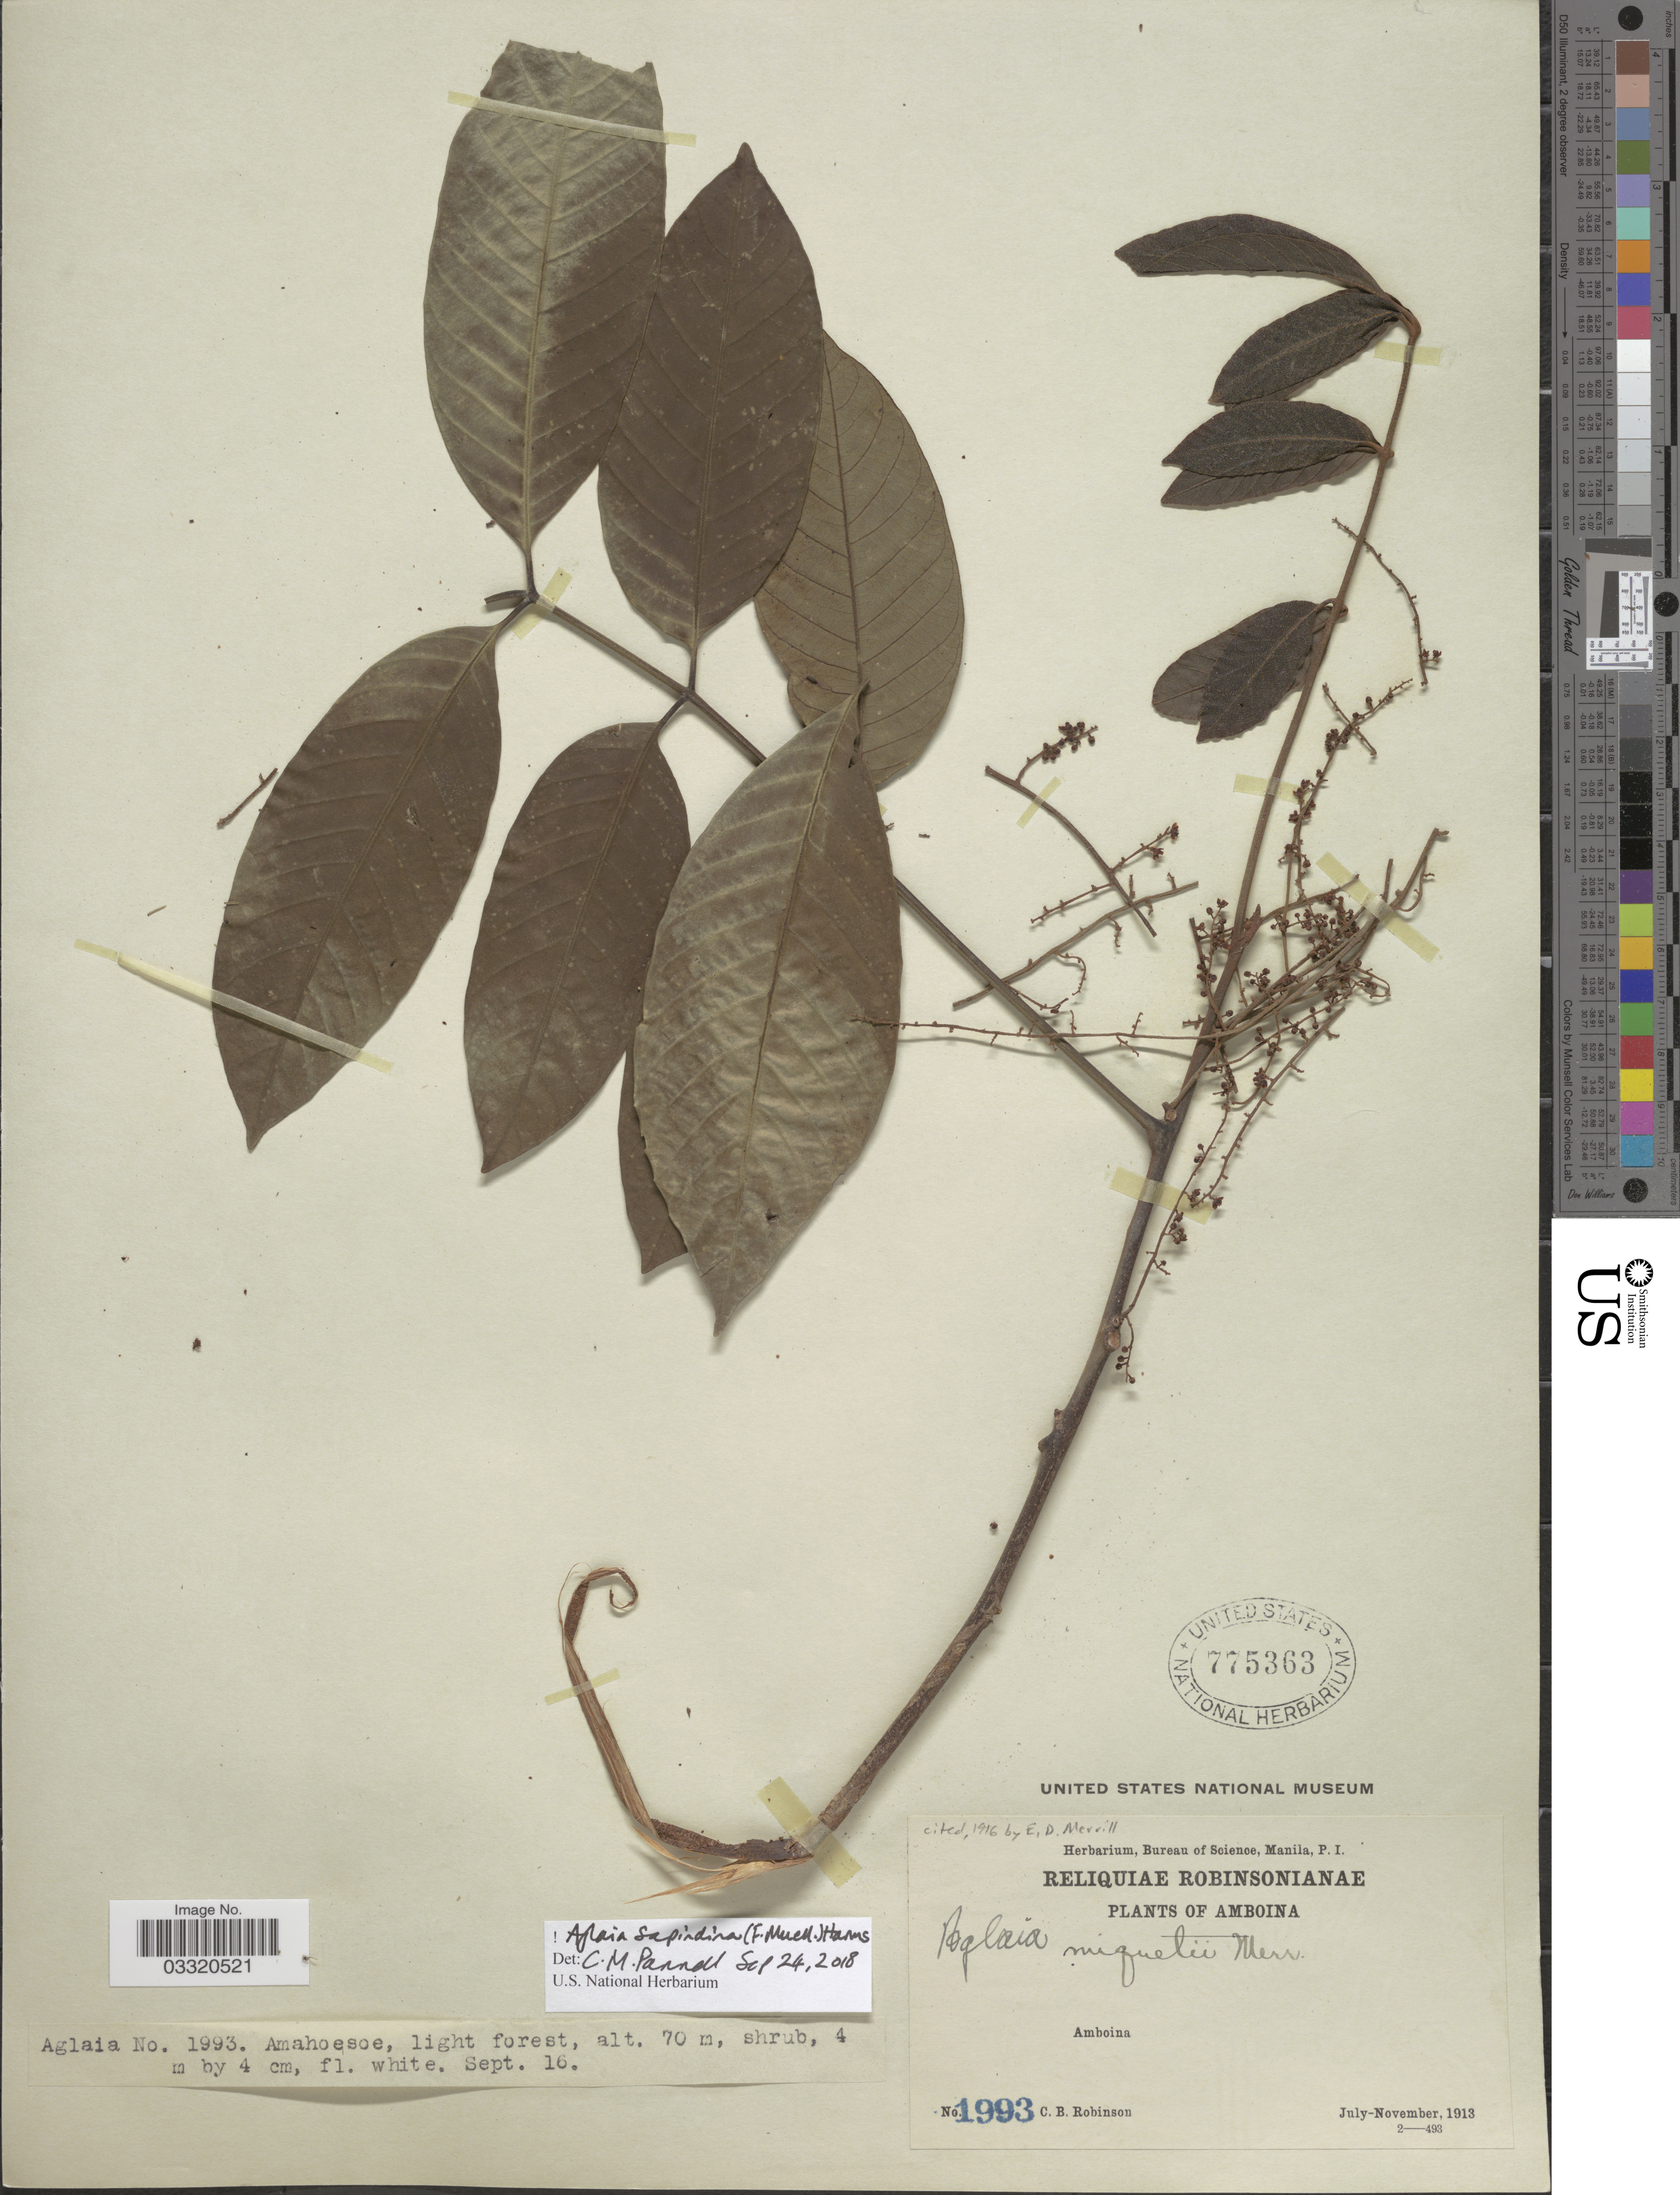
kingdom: Plantae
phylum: Tracheophyta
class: Magnoliopsida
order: Sapindales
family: Meliaceae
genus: Aglaia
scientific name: Aglaia sapindina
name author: (F. Muell.) Harms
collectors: C. Robinson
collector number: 1993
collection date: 1913-09-16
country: Indonesia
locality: Amboina. Amahoesoe.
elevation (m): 70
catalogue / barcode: US 775363